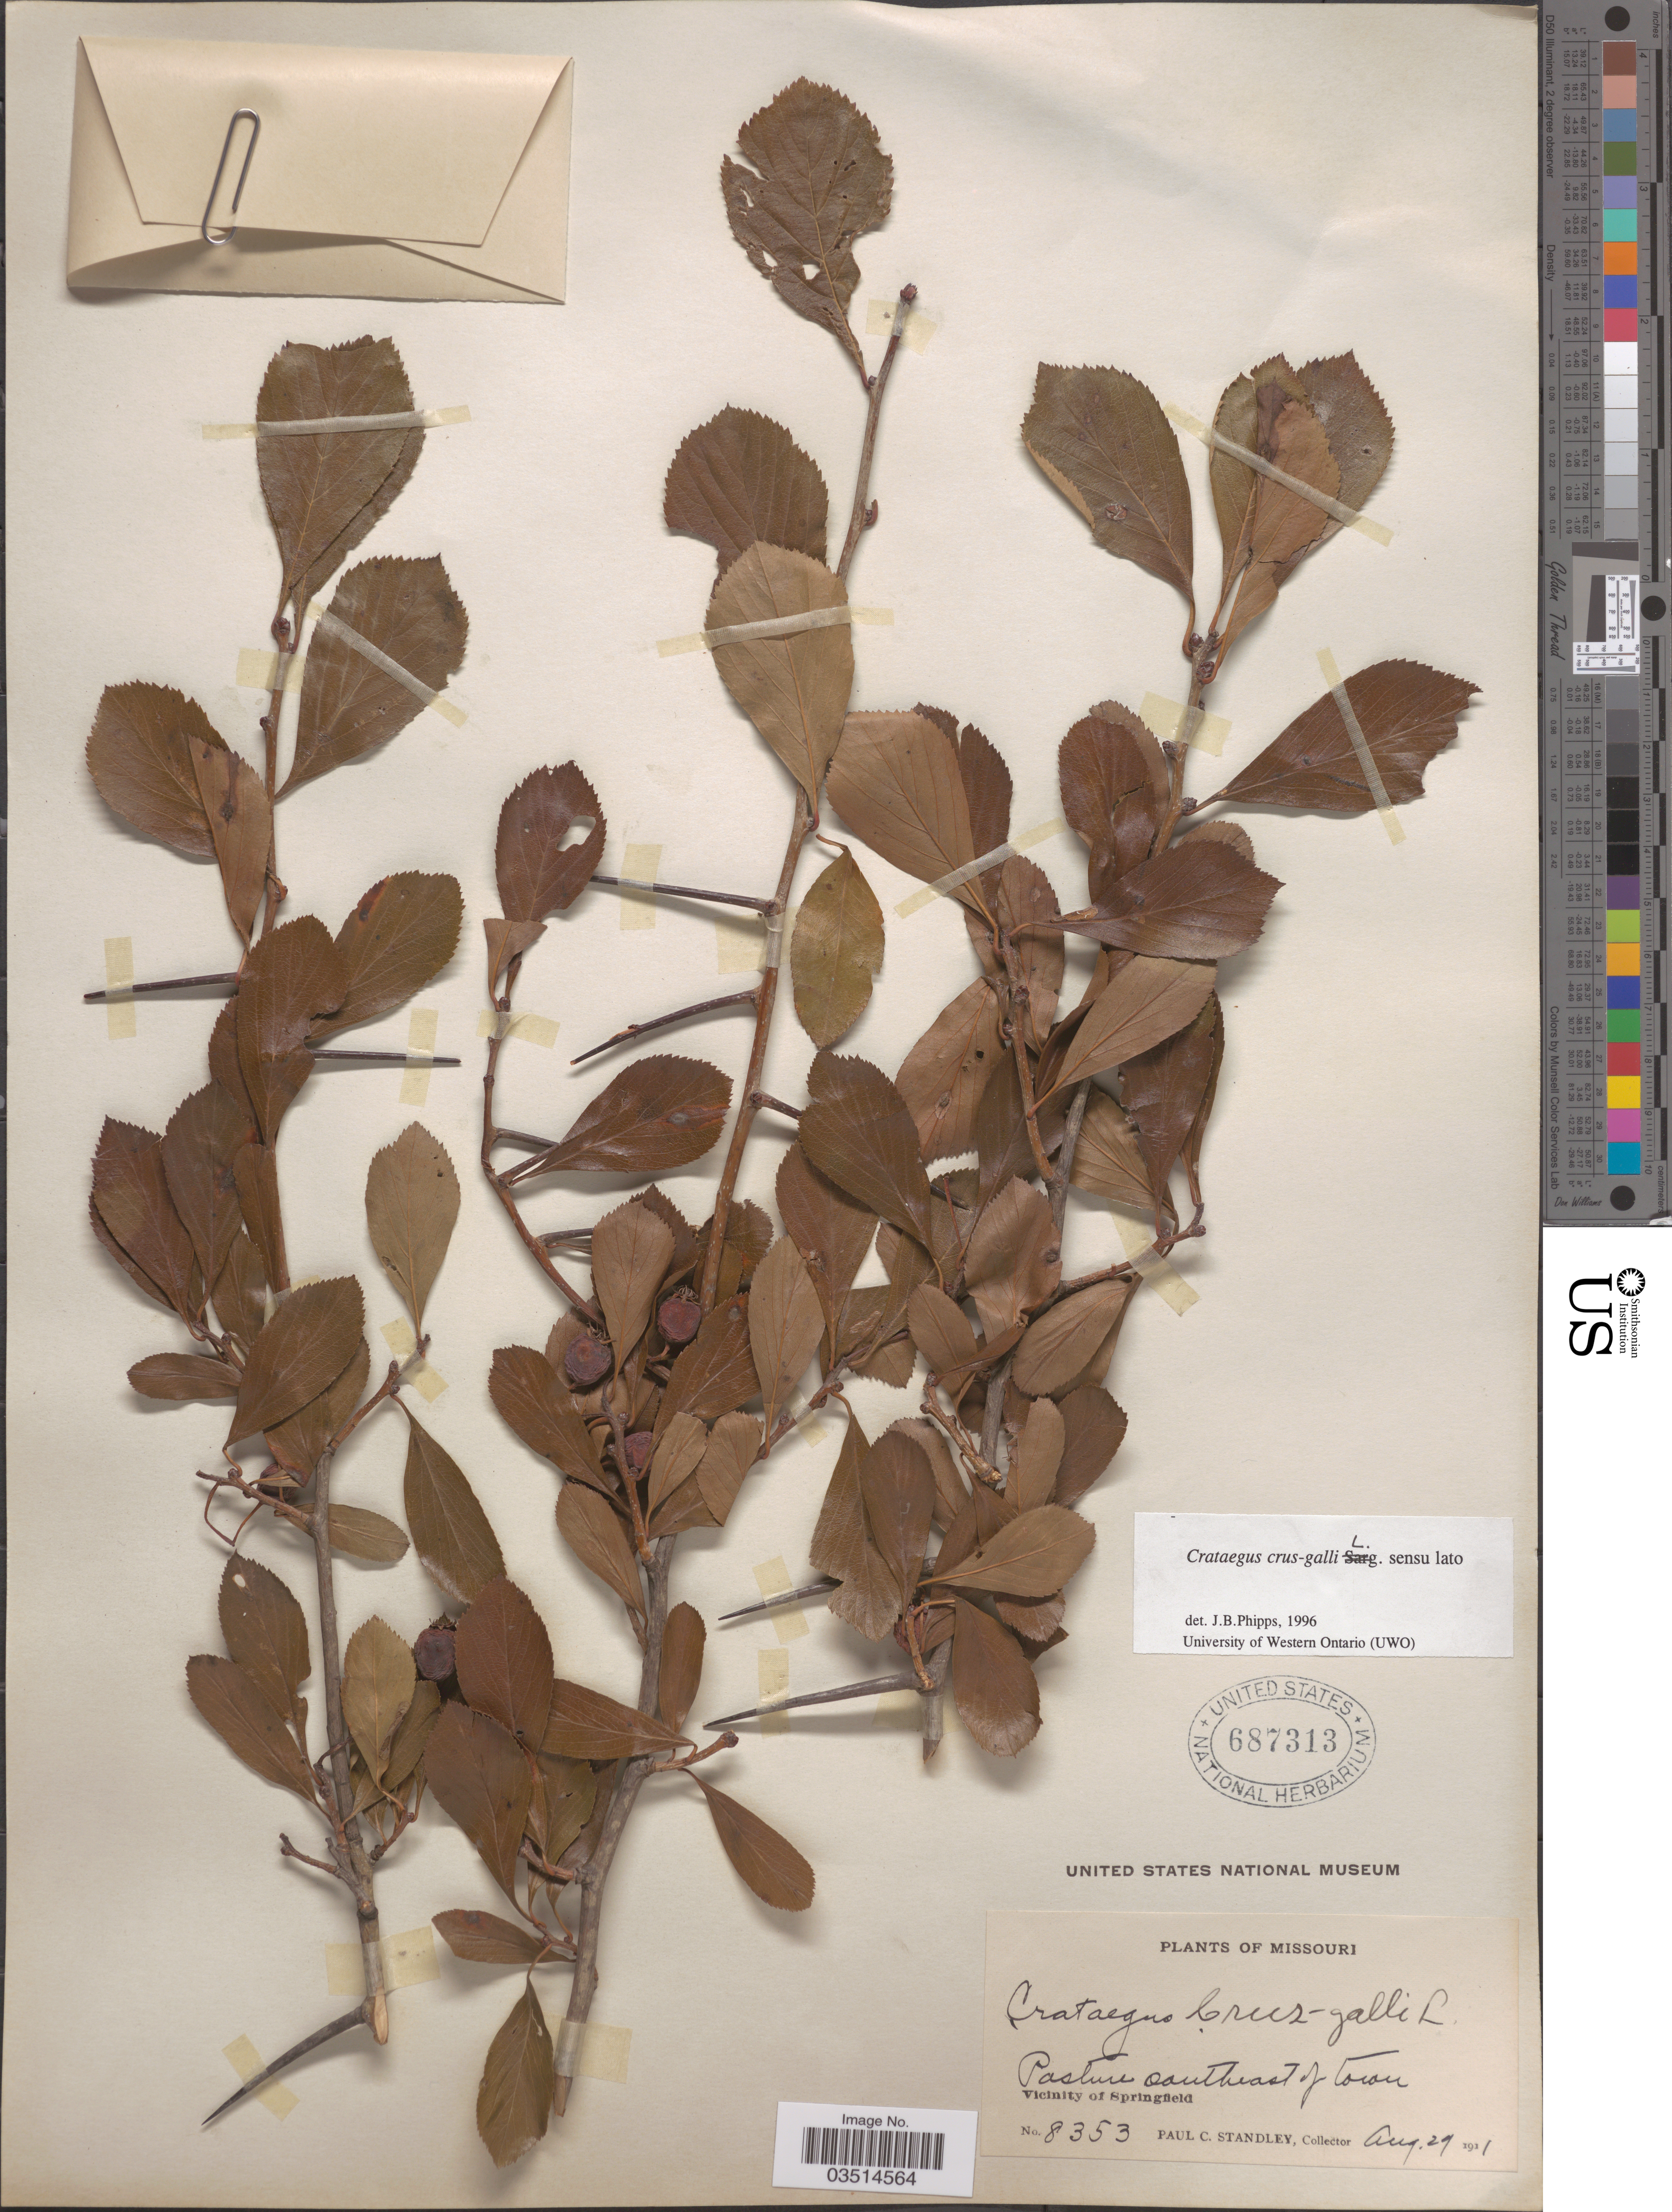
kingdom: Plantae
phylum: Tracheophyta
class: Magnoliopsida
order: Rosales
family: Rosaceae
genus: Crataegus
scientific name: Crataegus crus-galli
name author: L.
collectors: P. C. Standley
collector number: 8353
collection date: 1911-08-29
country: United States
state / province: Missouri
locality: Pasture southeast of Town. Vicinity of Springfield.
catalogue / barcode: US 687313